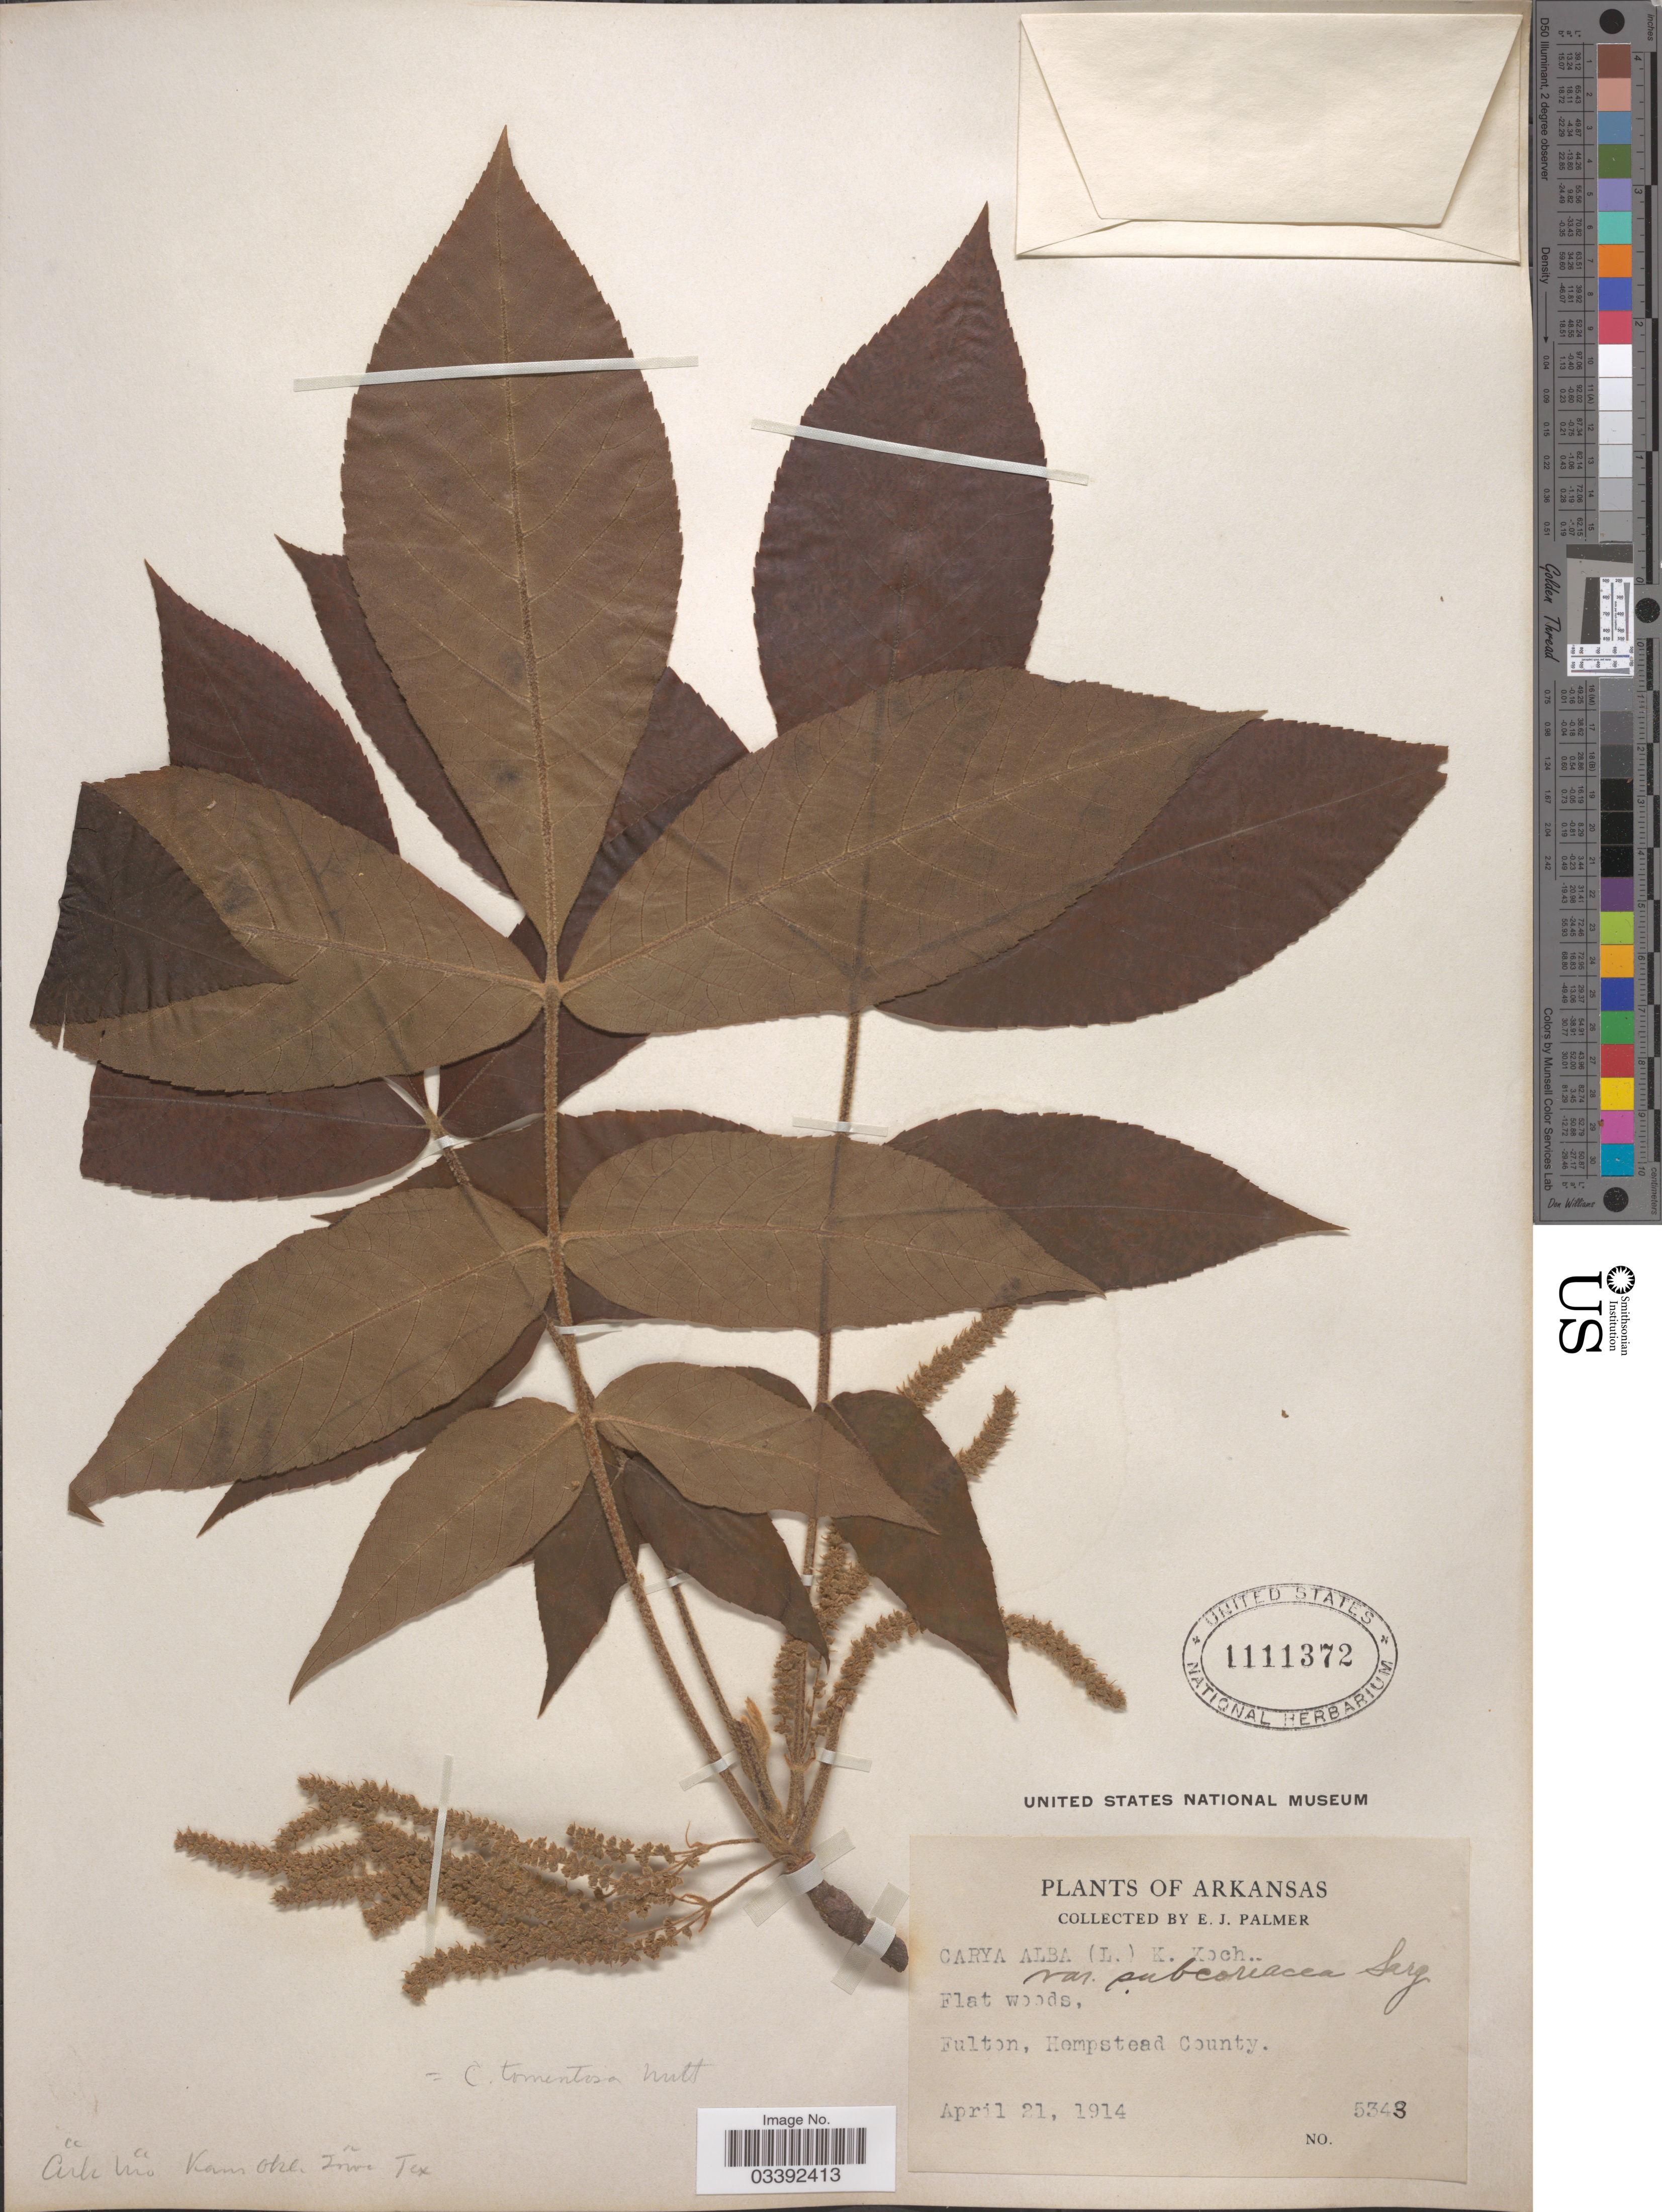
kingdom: Plantae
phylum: Tracheophyta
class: Magnoliopsida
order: Fagales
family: Juglandaceae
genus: Carya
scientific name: Carya tomentosa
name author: (Lam.) Nutt.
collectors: E. J. Palmer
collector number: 5343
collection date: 1914-04-21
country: United States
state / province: Arkansas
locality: Fulton, Hempstead County.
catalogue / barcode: US 1111372